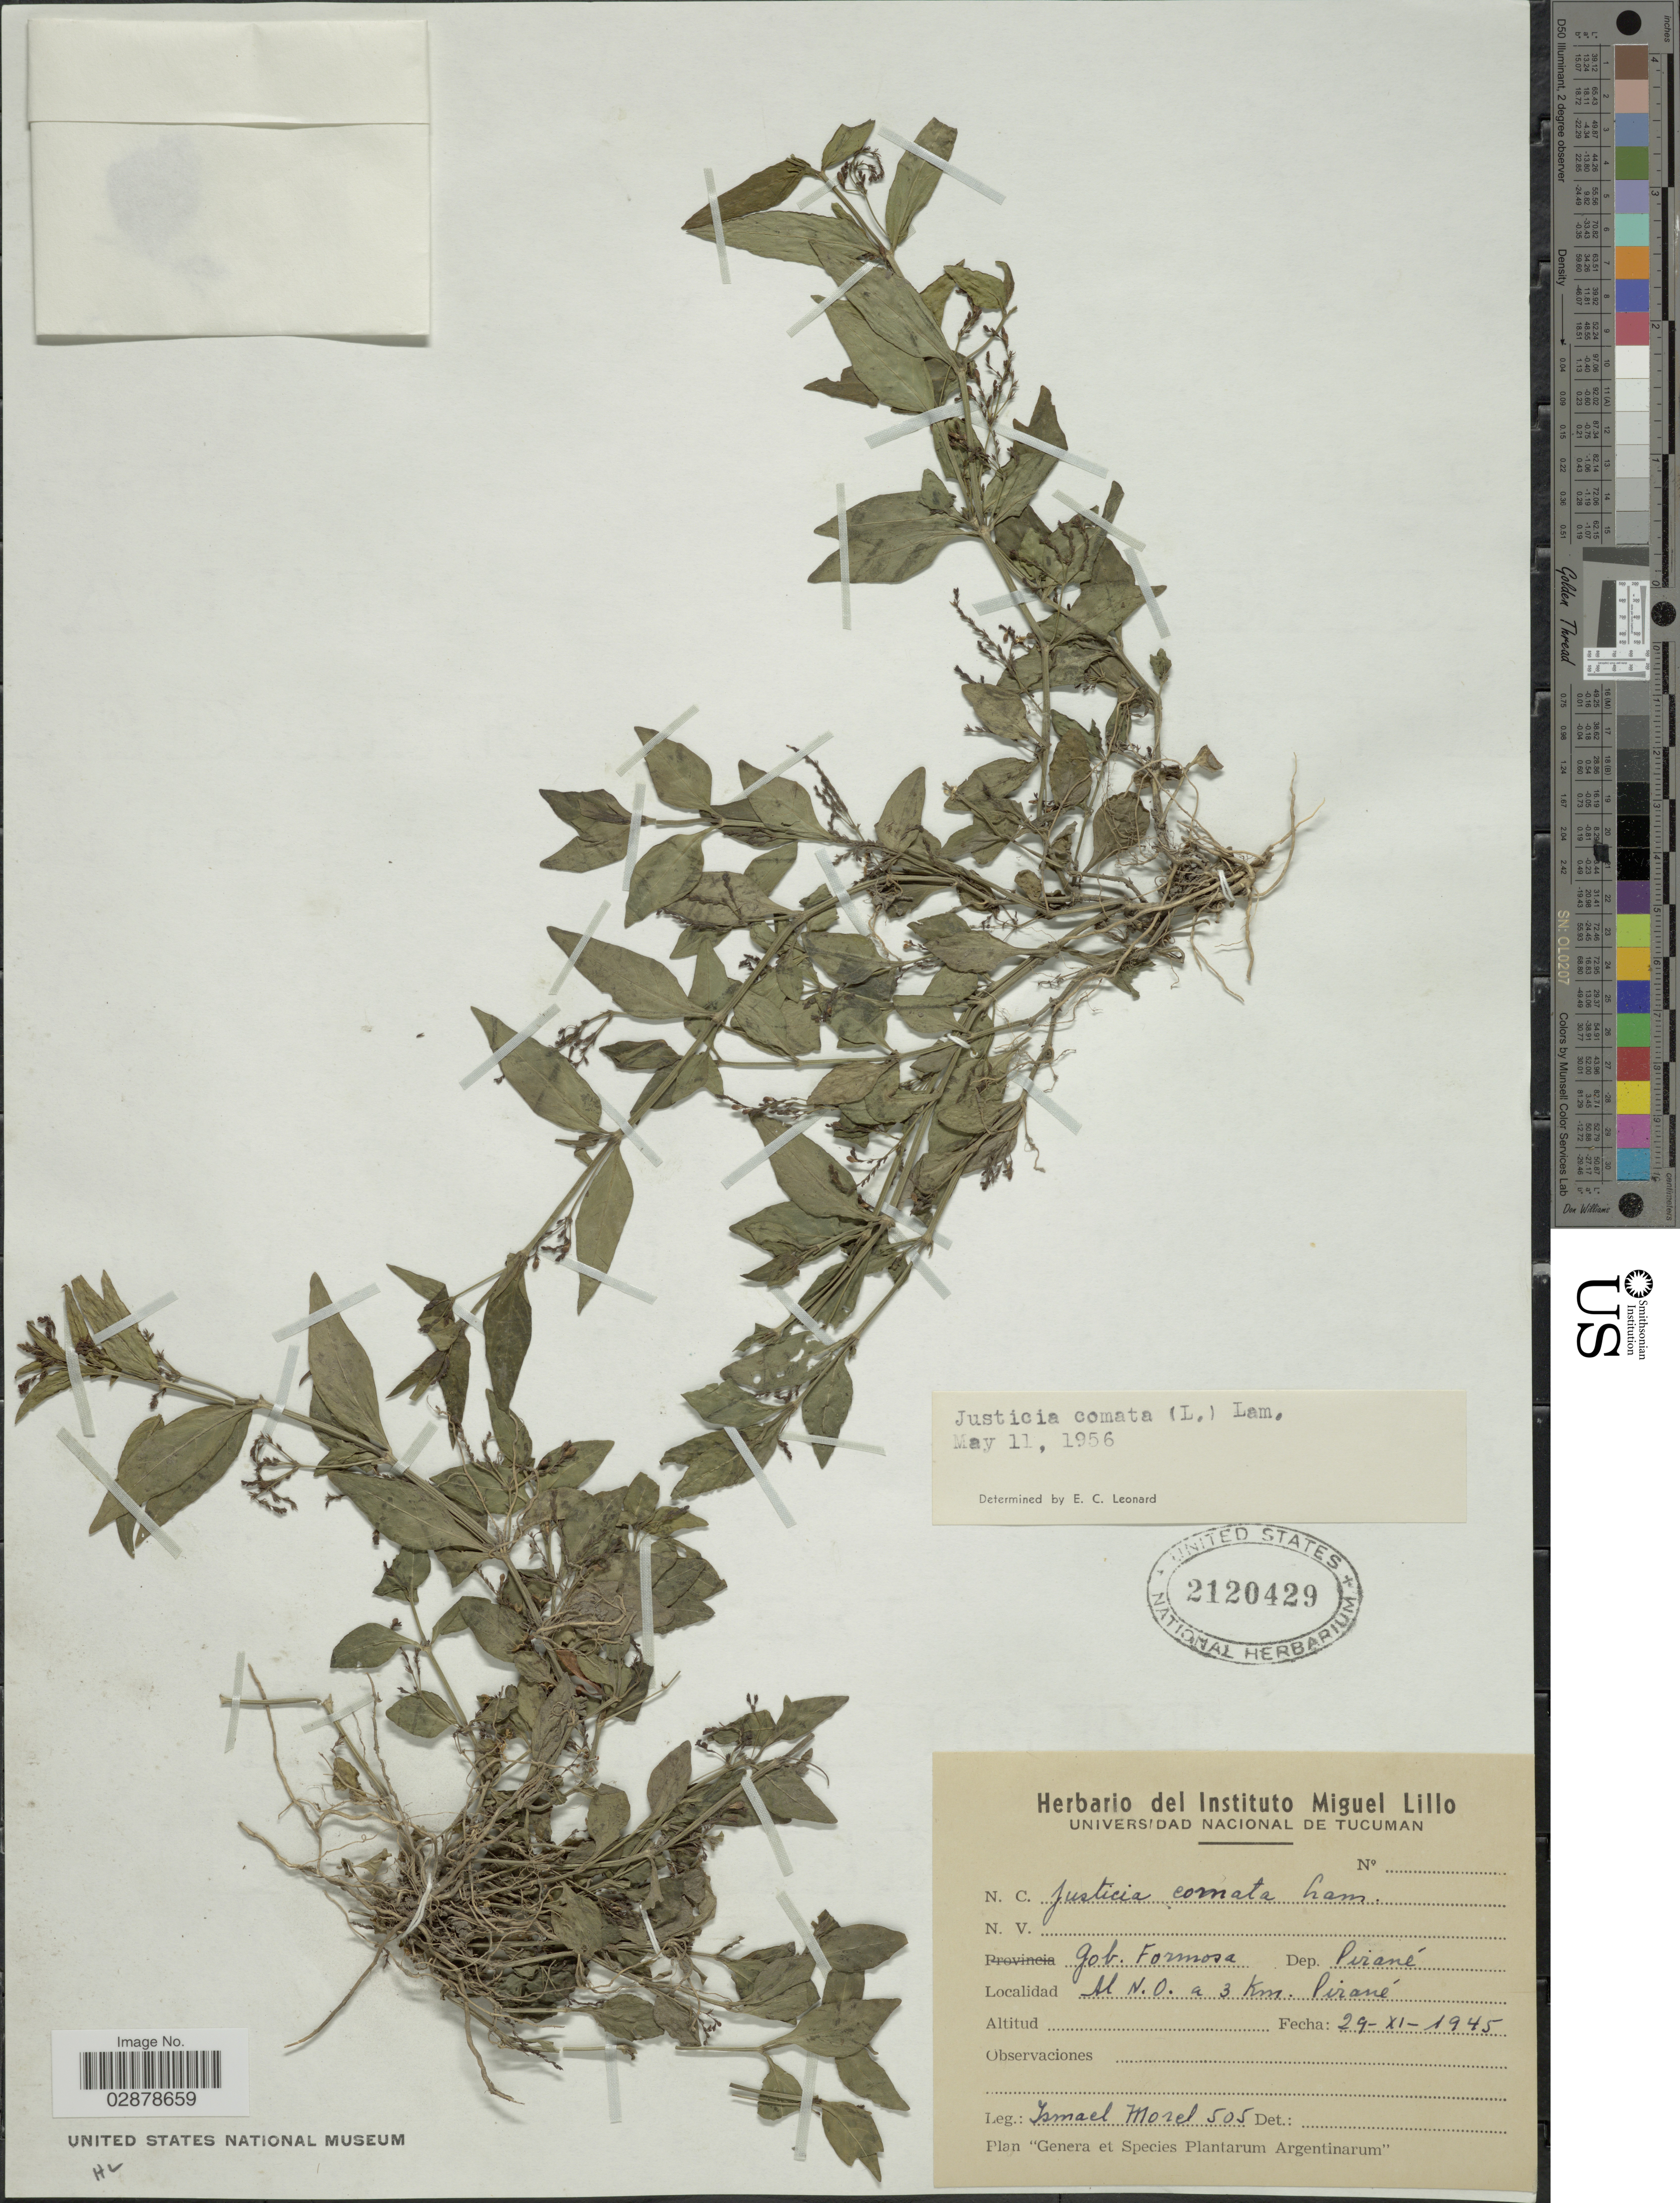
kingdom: Plantae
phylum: Tracheophyta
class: Magnoliopsida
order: Lamiales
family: Acanthaceae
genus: Justicia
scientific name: Justicia comata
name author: (L.) Lam.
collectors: I. Morel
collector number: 505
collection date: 1945-11-29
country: Argentina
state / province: Formosa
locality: Gob. Formosa, Dep. Pirané, Al N.O. a 3 Km. Pirané.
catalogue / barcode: US 2120429